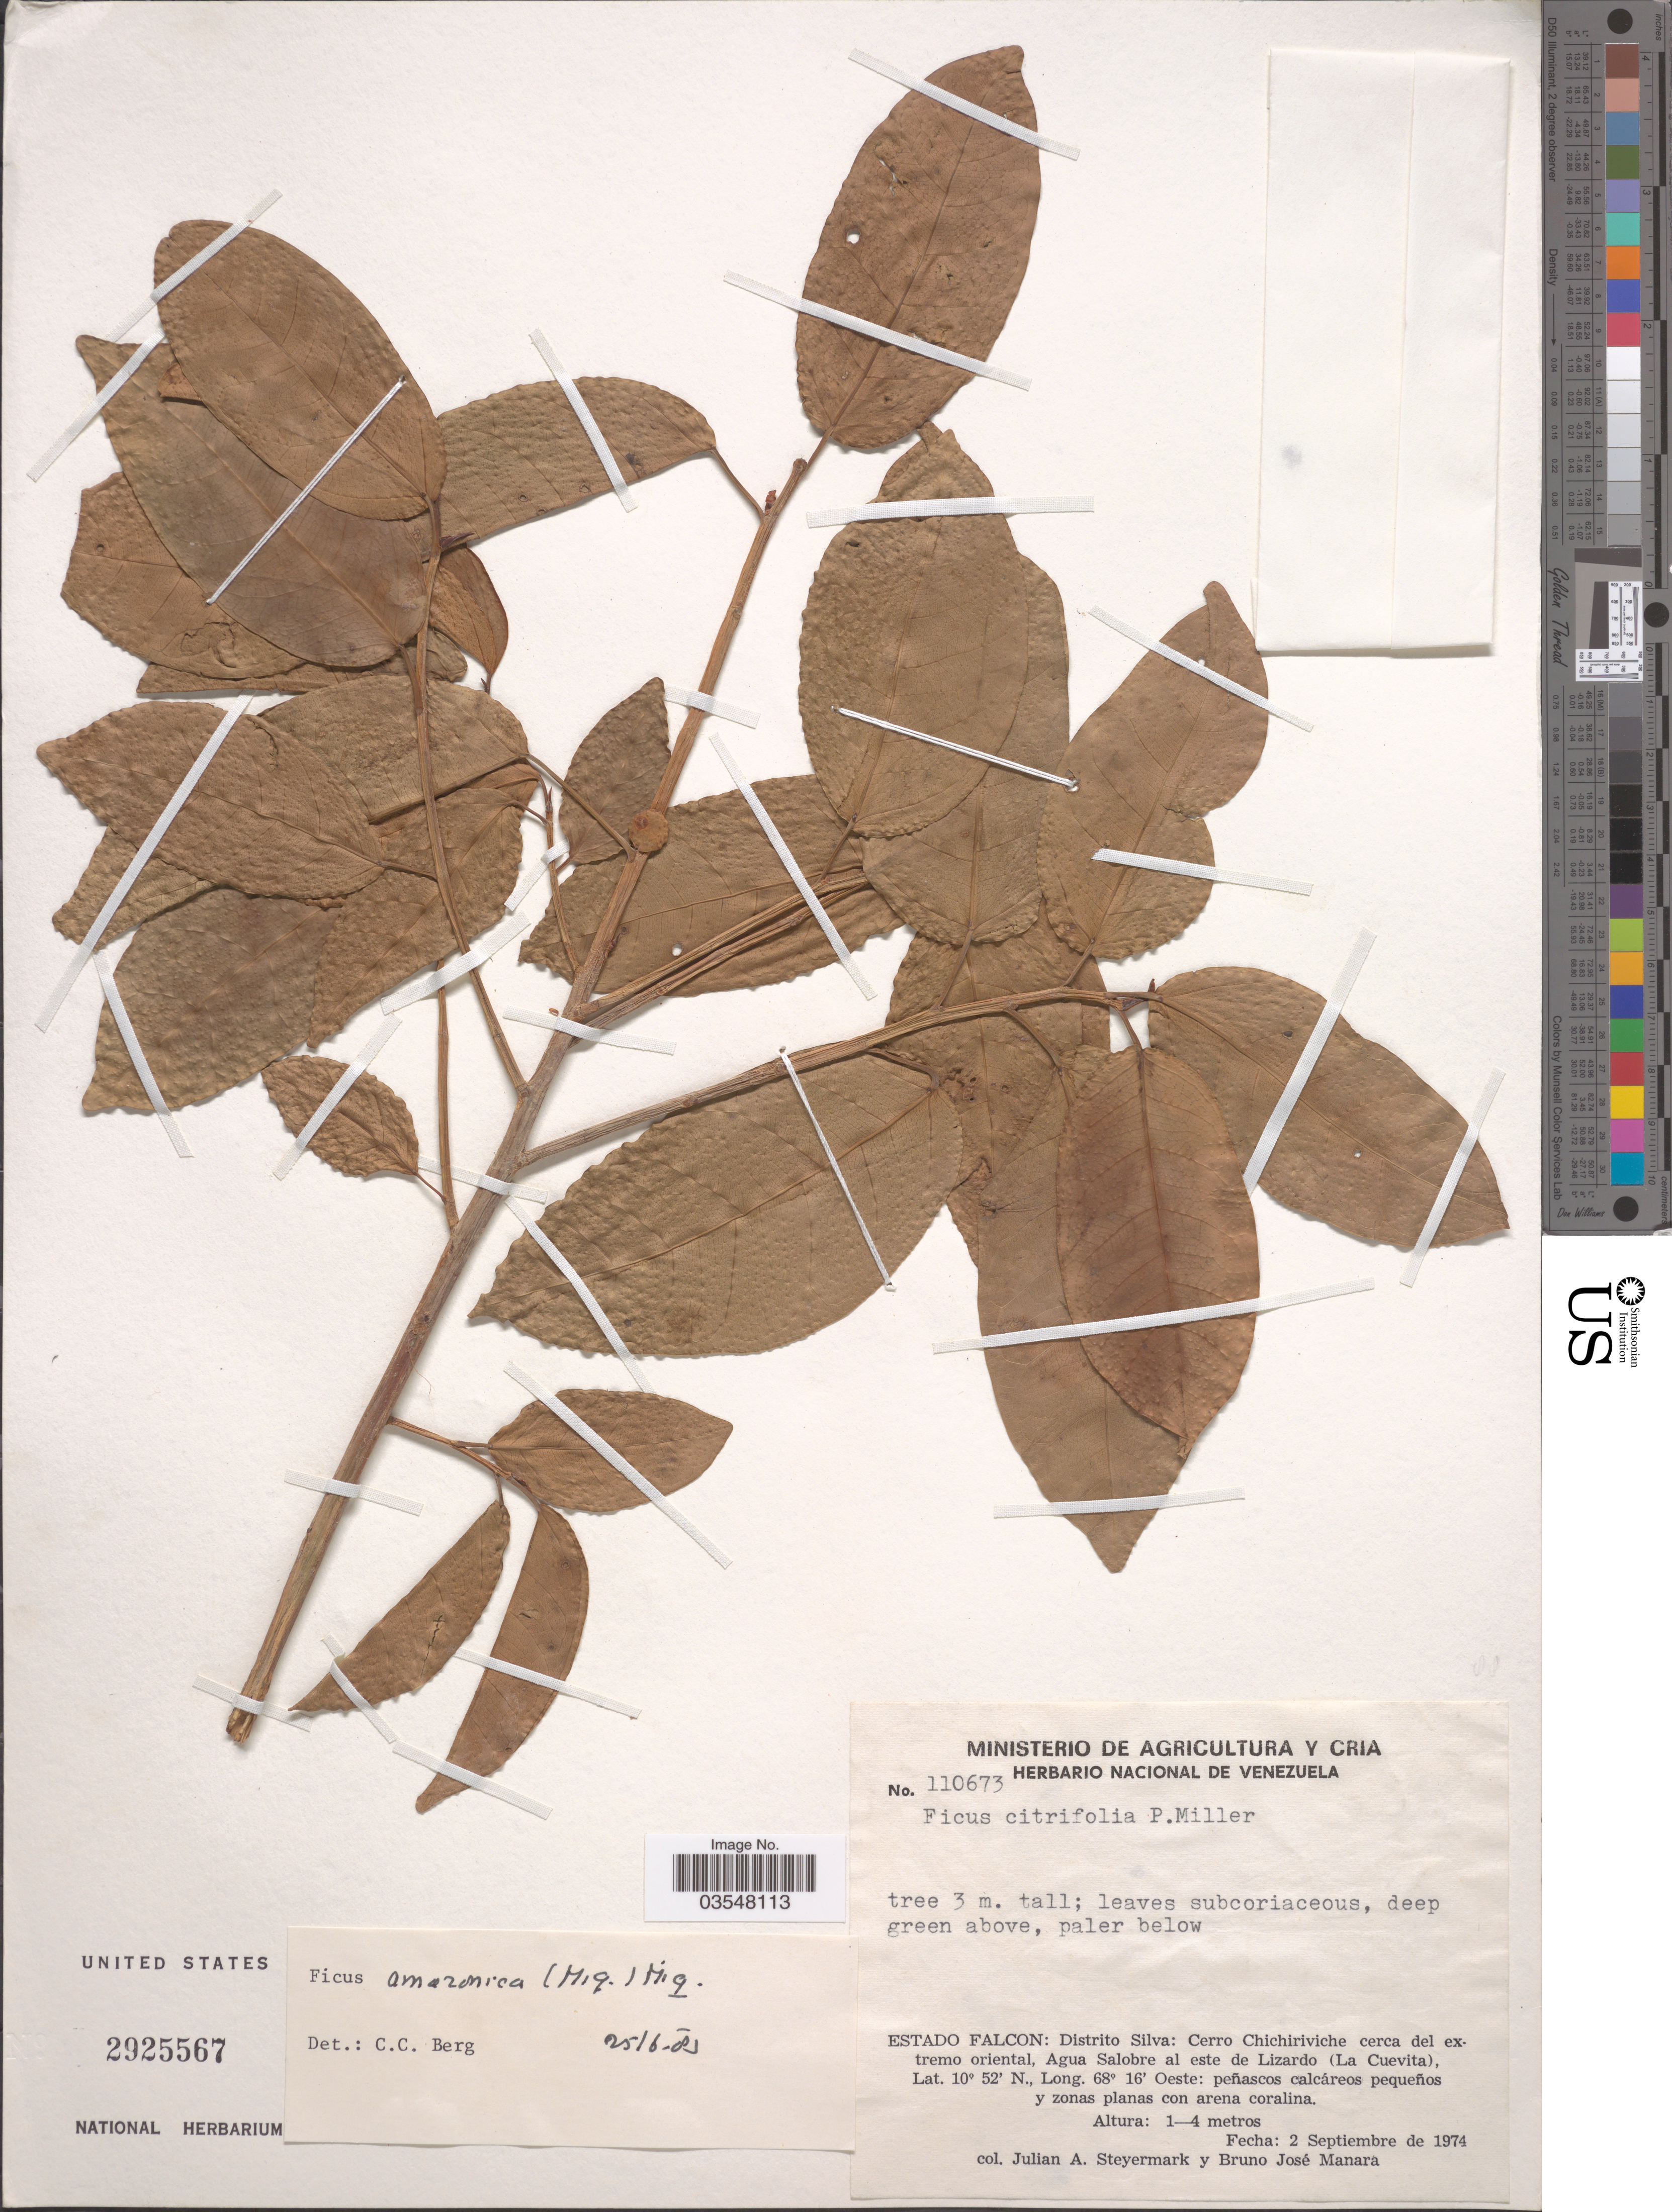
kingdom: Plantae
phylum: Tracheophyta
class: Magnoliopsida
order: Rosales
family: Moraceae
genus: Ficus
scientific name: Ficus amazonica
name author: (Miq.) Miq.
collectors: J. Steyermark & B. Manara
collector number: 110673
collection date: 1974-09-02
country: Venezuela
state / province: Falcon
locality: Distrito Silva: Cerro Chichiriviche cerca del extremo oriental, Agua Salobre al este de Lizardo (La Cuevita).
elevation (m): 1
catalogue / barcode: US 2925567